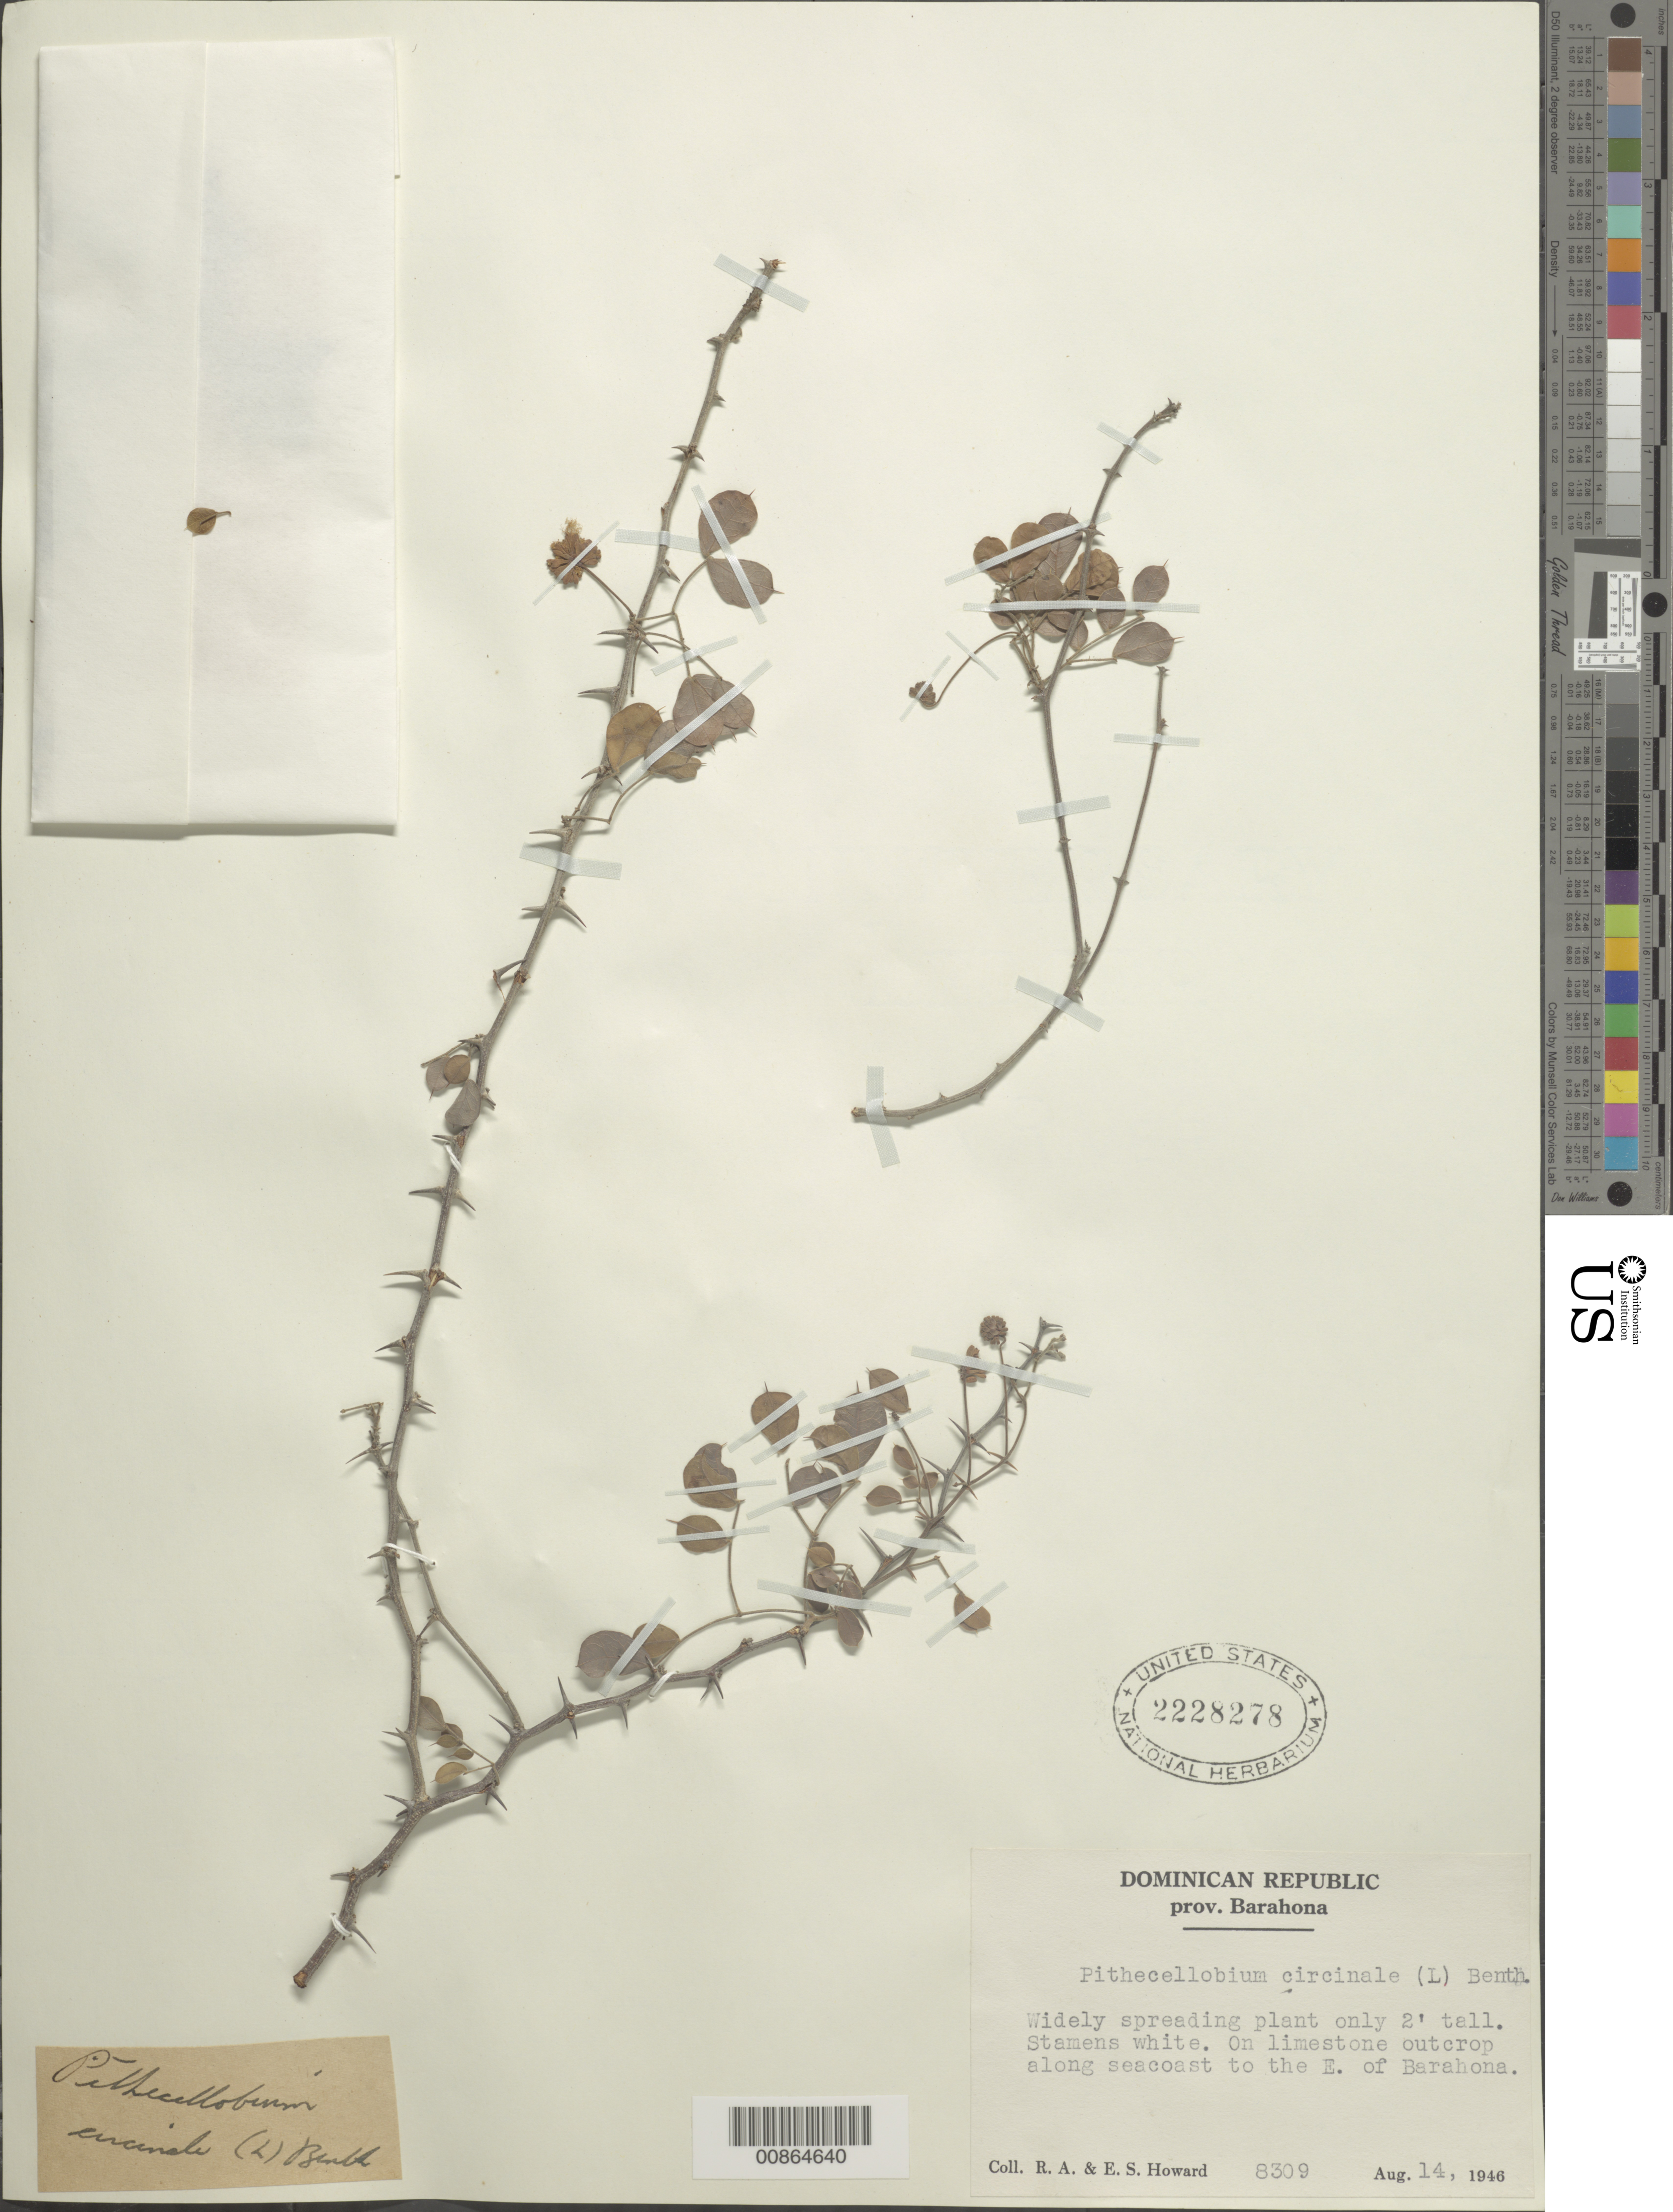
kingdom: Plantae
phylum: Tracheophyta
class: Magnoliopsida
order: Fabales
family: Fabaceae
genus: Pithecellobium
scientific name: Pithecellobium circinale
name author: (L.) Benth.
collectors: R. A. Howard & E. S. Howard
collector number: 8309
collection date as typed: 14 Aug 1946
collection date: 1946-08-14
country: Dominican Republic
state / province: Barahona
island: Hispaniola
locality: Along seacoast to the E. of Barahona.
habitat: On limestone outcrop along seacoast.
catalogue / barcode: US 2228278